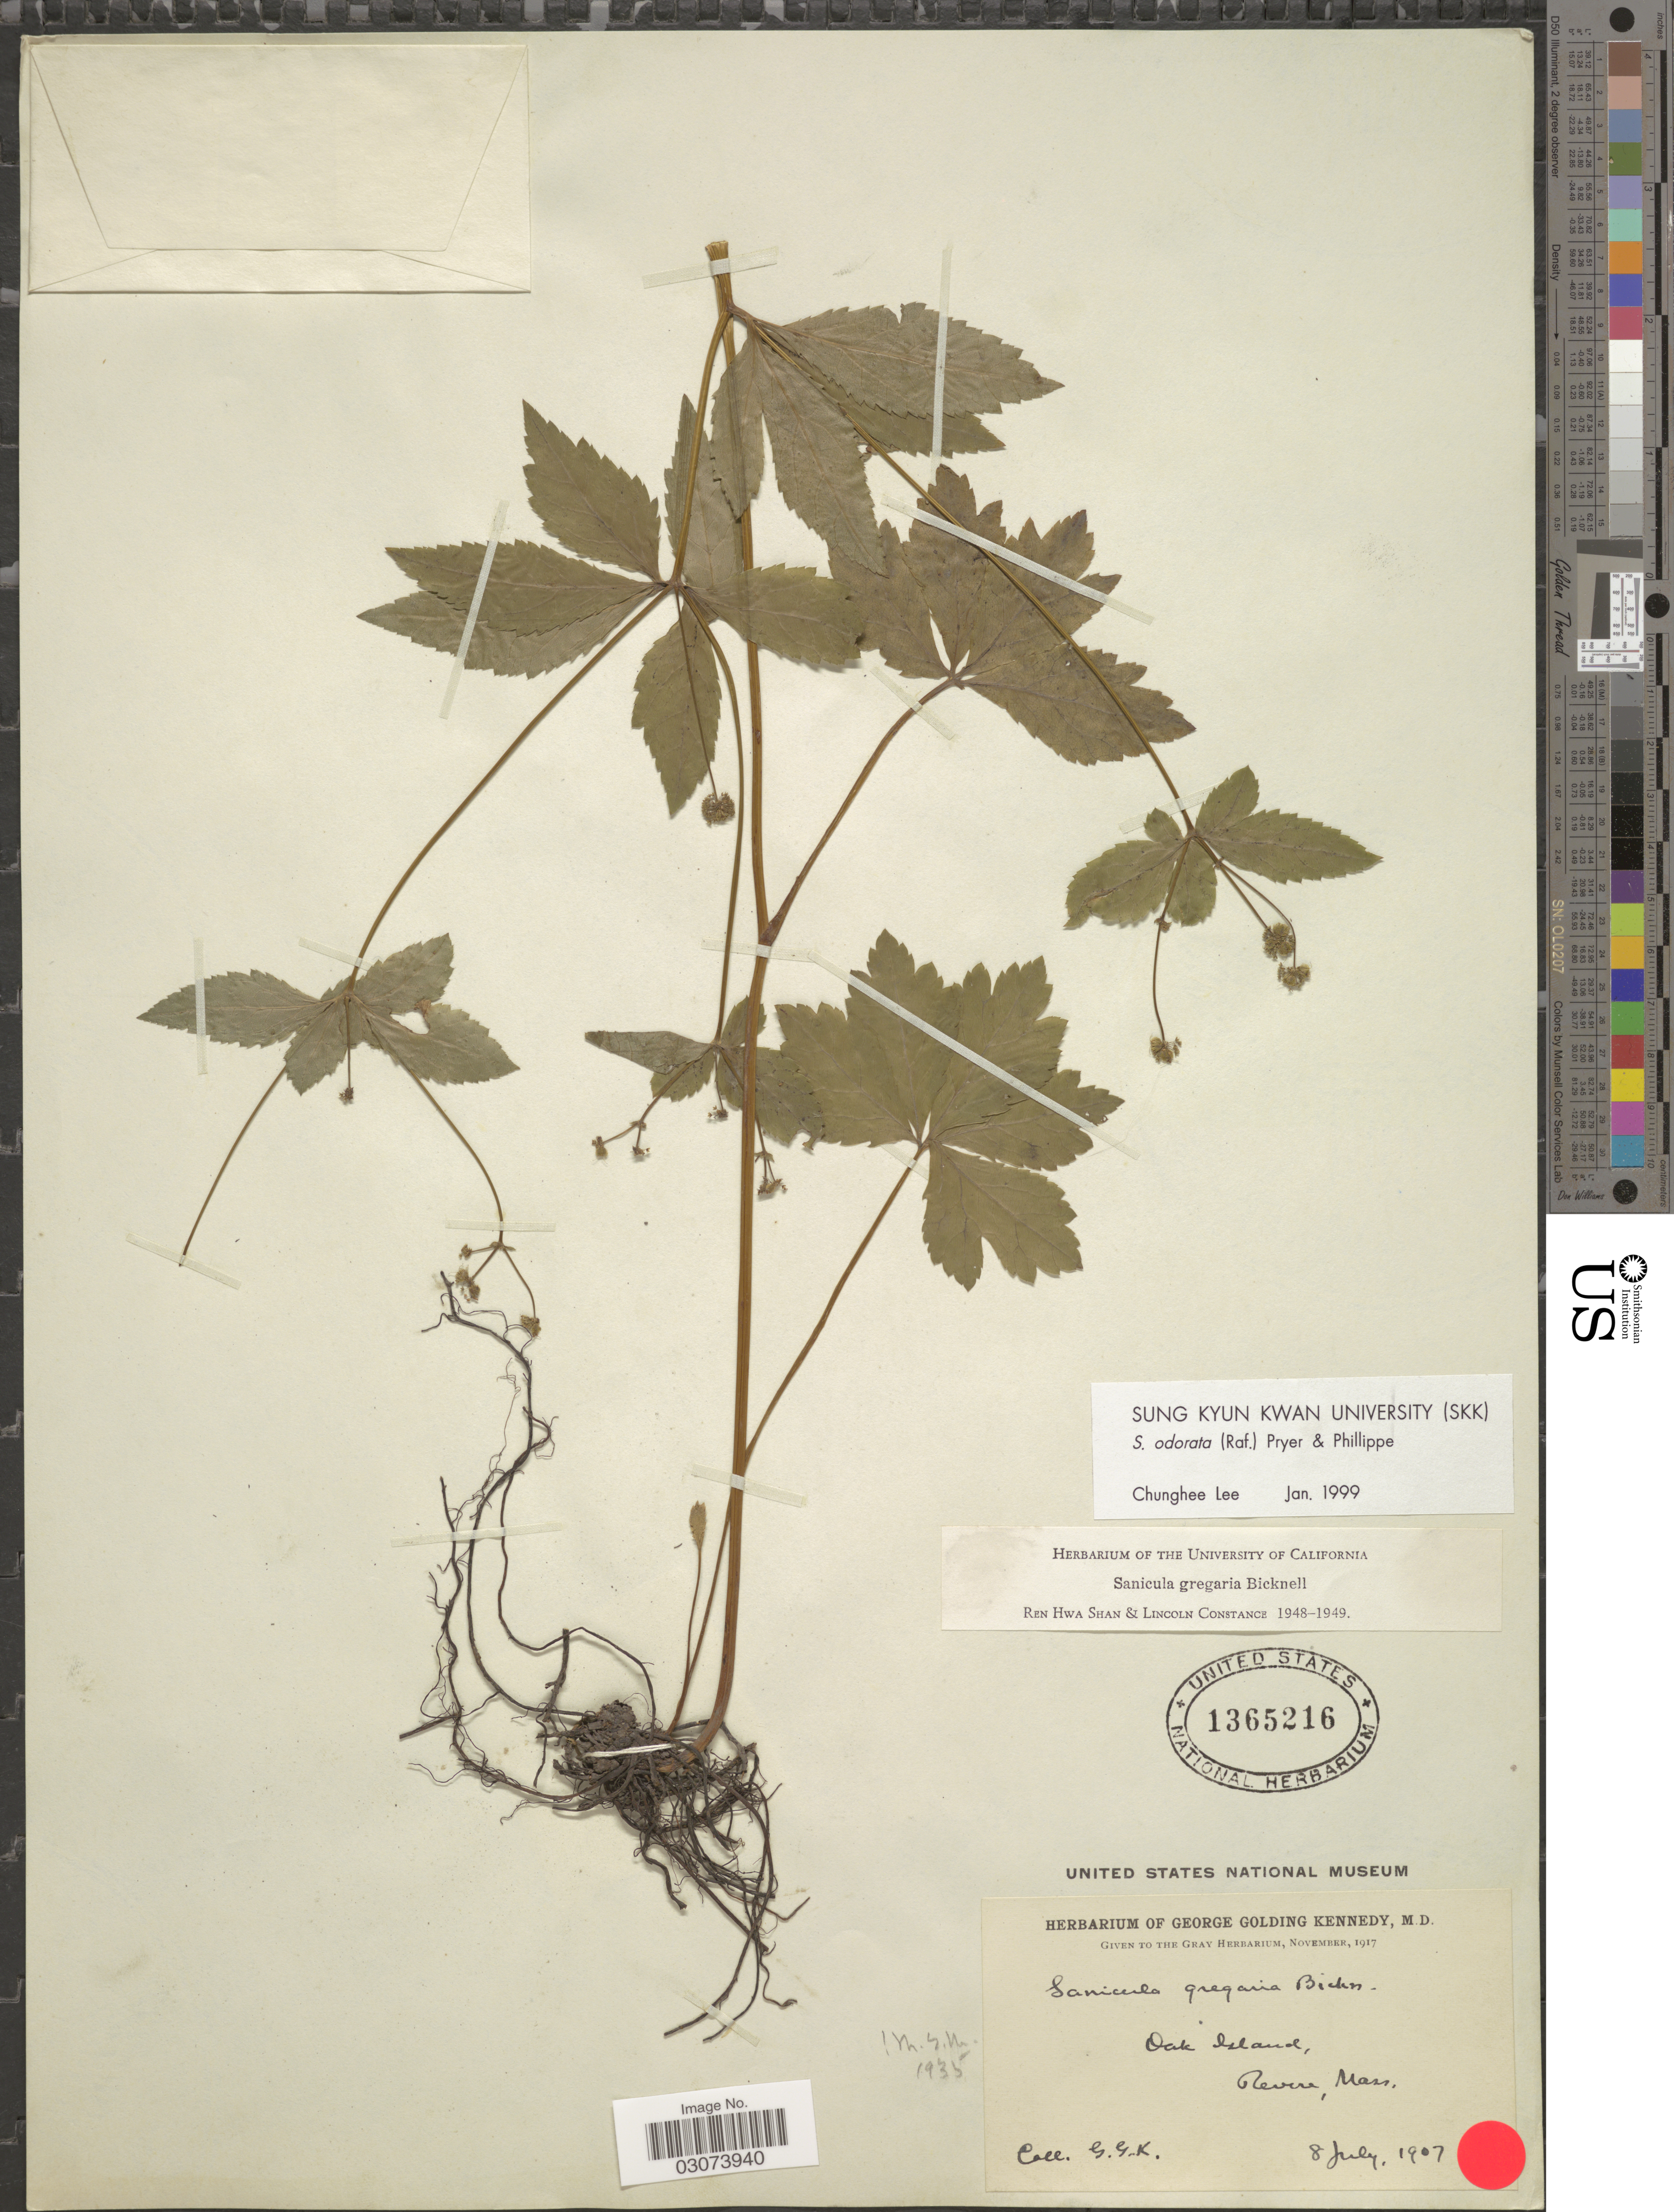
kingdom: Plantae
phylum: Tracheophyta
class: Magnoliopsida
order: Apiales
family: Apiaceae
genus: Sanicula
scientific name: Sanicula odorata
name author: (Raf.) Pryer & Phillippe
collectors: G. Kennedy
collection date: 1907-07-08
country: United States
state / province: Massachusetts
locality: Oak Island, Revere.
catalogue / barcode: US 1365216